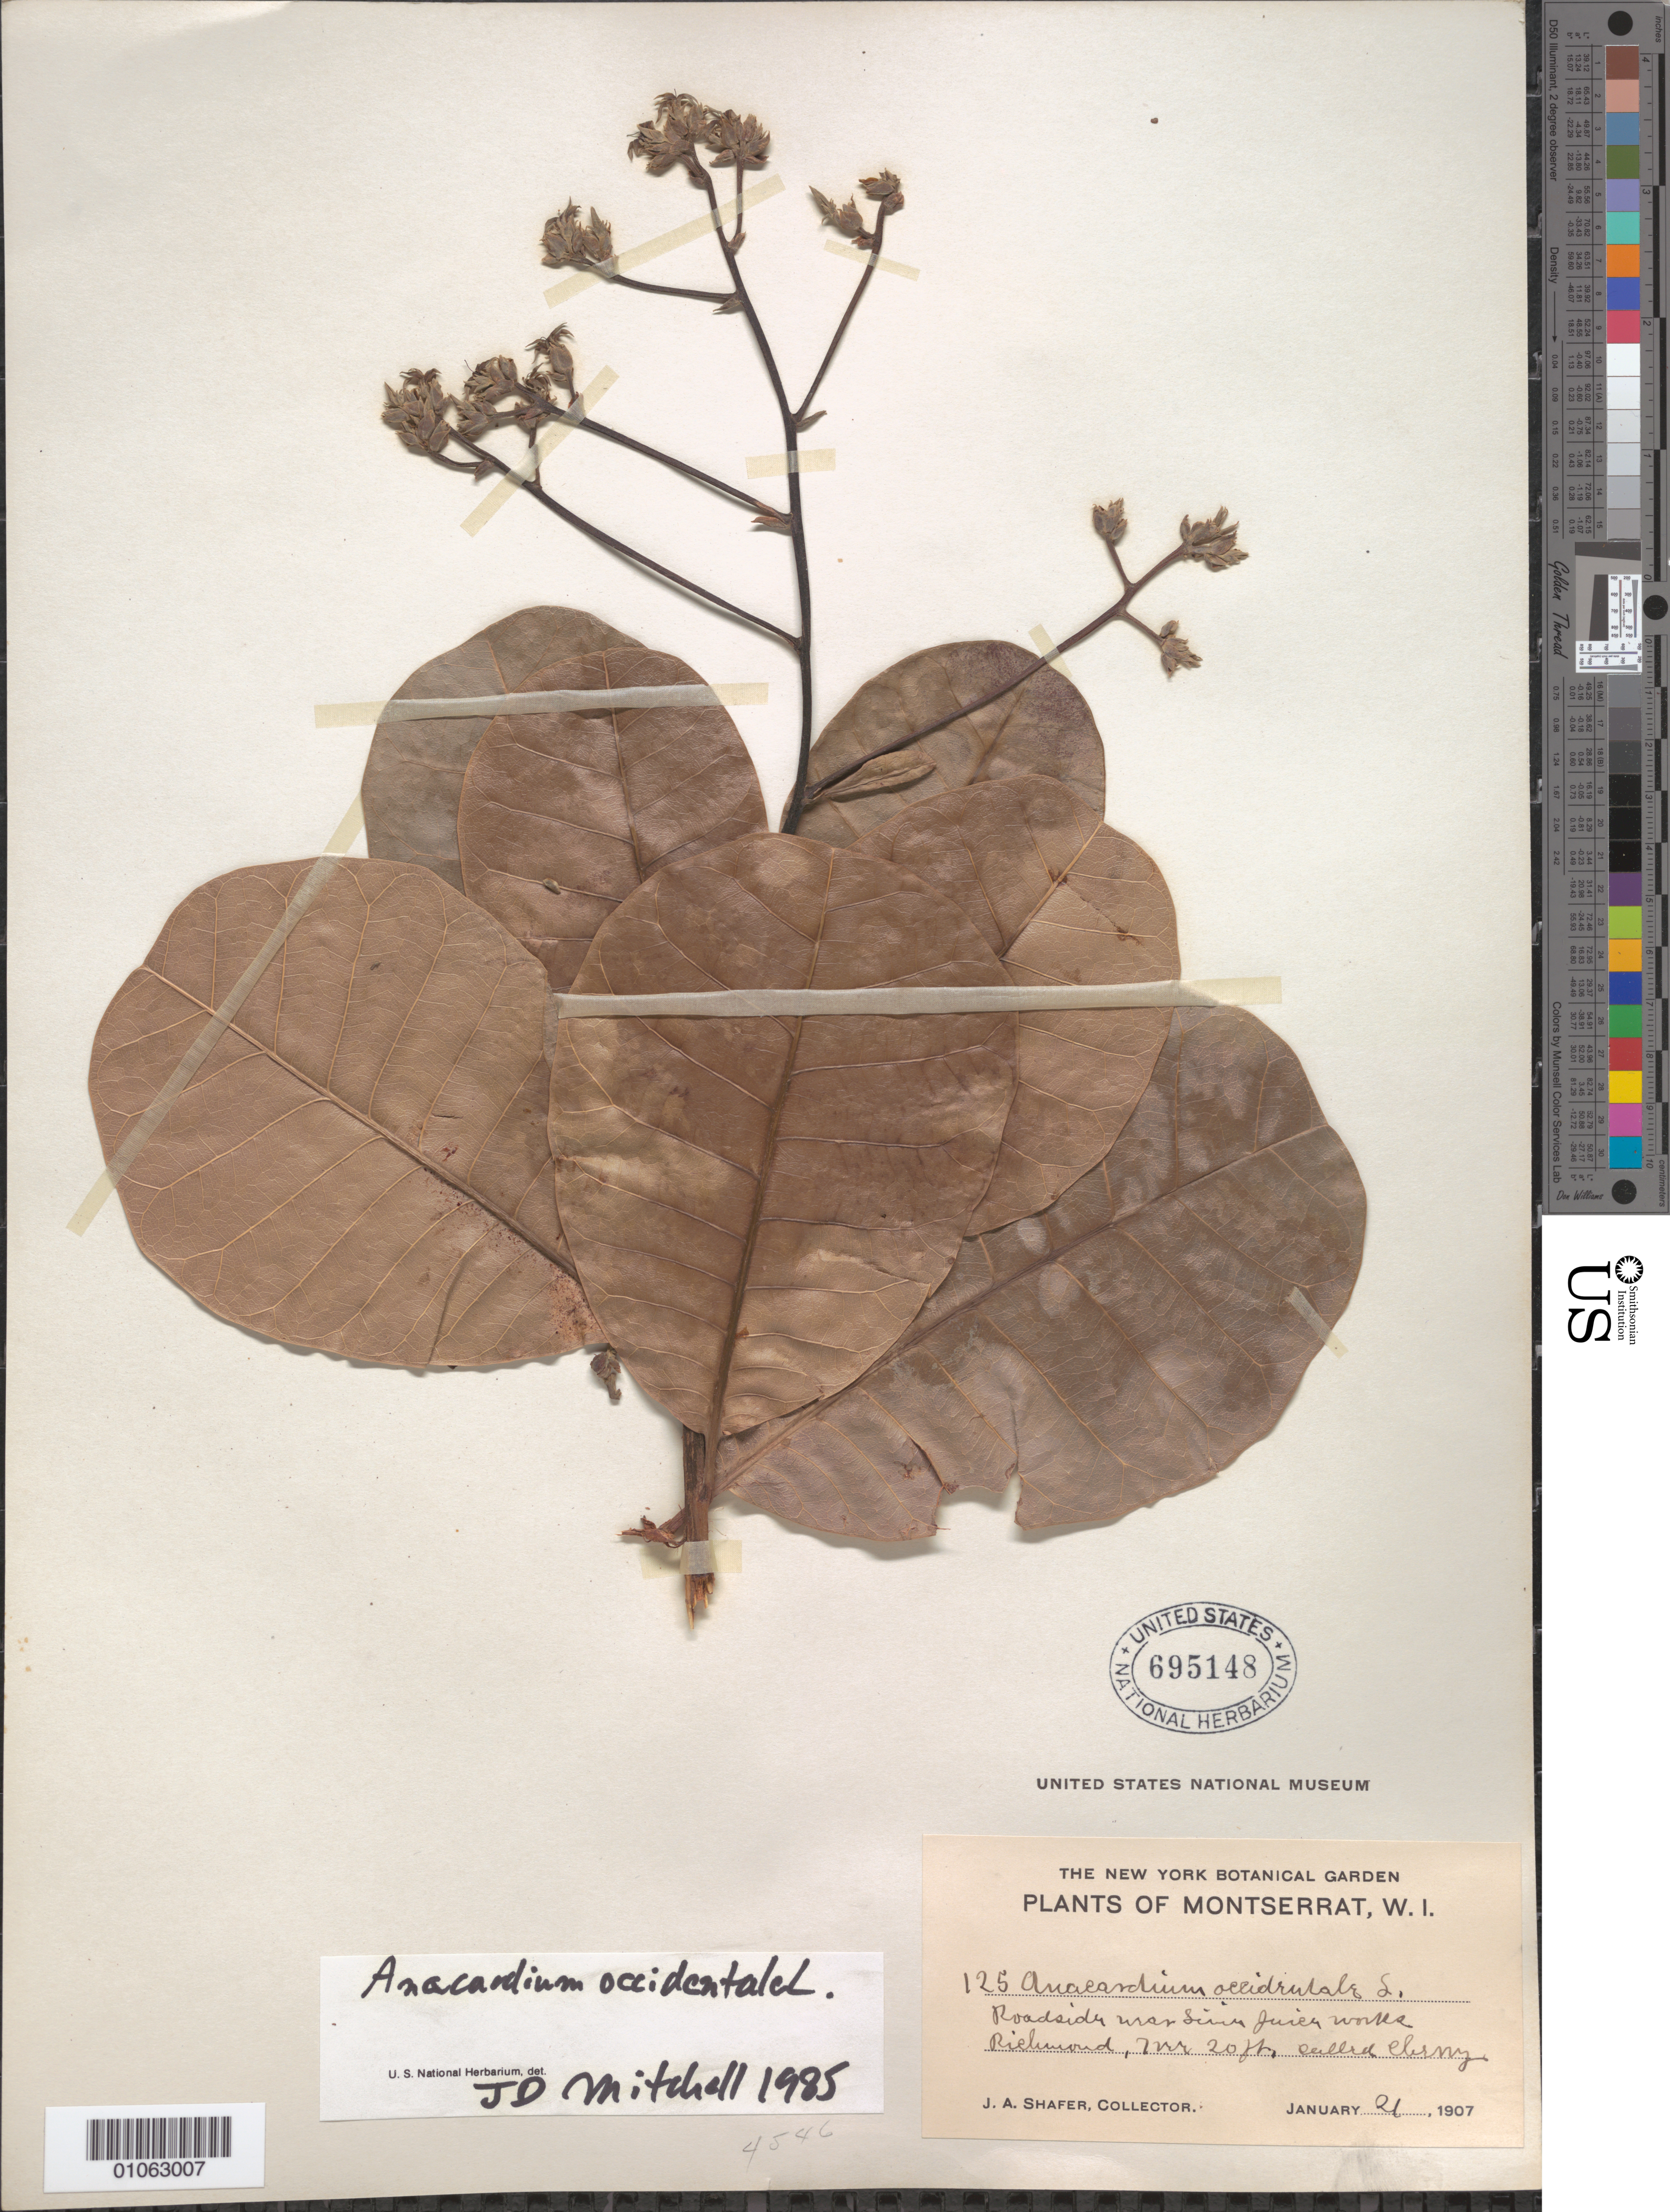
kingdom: Plantae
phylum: Tracheophyta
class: Magnoliopsida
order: Sapindales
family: Anacardiaceae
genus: Anacardium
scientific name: Anacardium occidentale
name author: L.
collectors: J. A. Shafer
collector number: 125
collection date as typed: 21 Jan 1907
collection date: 1907-01-21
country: Montserrat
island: Montserrat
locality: Roadside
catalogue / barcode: US 695148